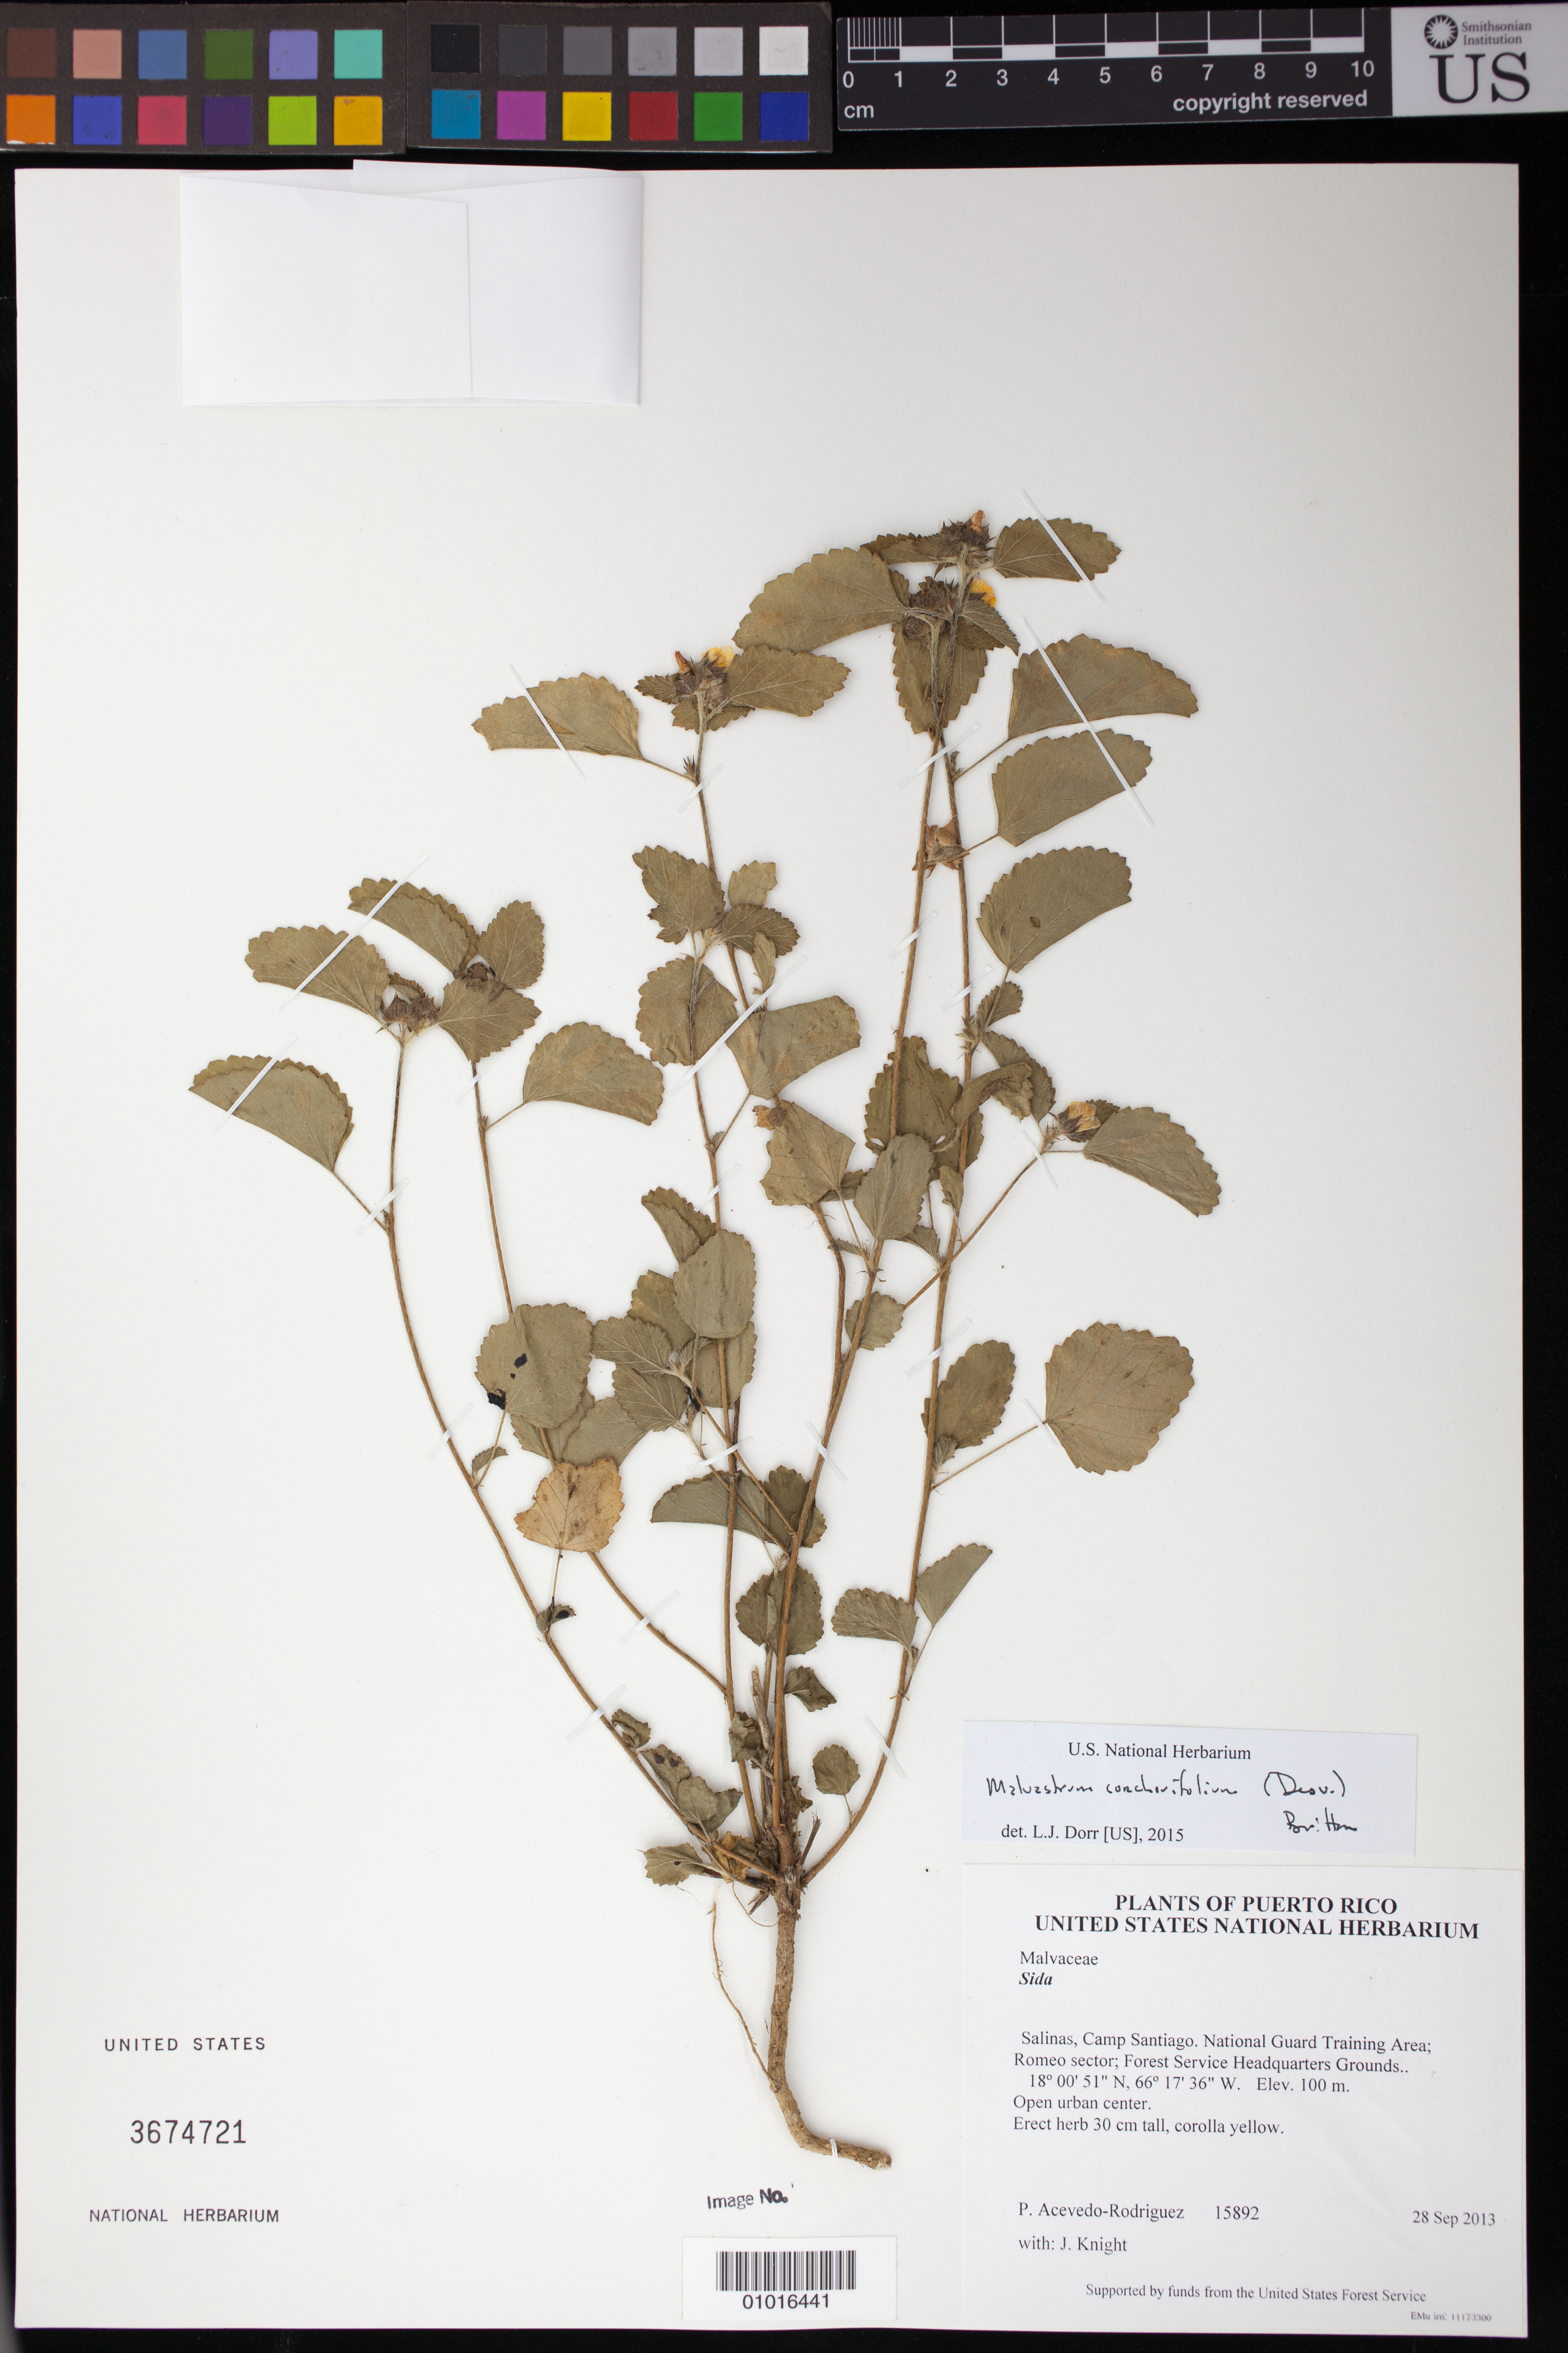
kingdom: Plantae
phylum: Tracheophyta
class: Magnoliopsida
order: Malvales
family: Malvaceae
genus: Malvastrum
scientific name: Malvastrum corchorifolium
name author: (Desr.) Britton ex Small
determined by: Dorr, L. J., (BOT), Smithsonian Institution - National Museum of Natural History (UNITED STATES)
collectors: P. Acevedo-Rodr. & J. Knight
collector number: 15892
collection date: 2013-09-28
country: Puerto Rico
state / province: Salinas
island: Puerto Rico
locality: Camp Santiago. National Guard Training Area; Romeo sector; Forest Service Headquarters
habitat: Open urban center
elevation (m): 100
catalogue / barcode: US 3674721